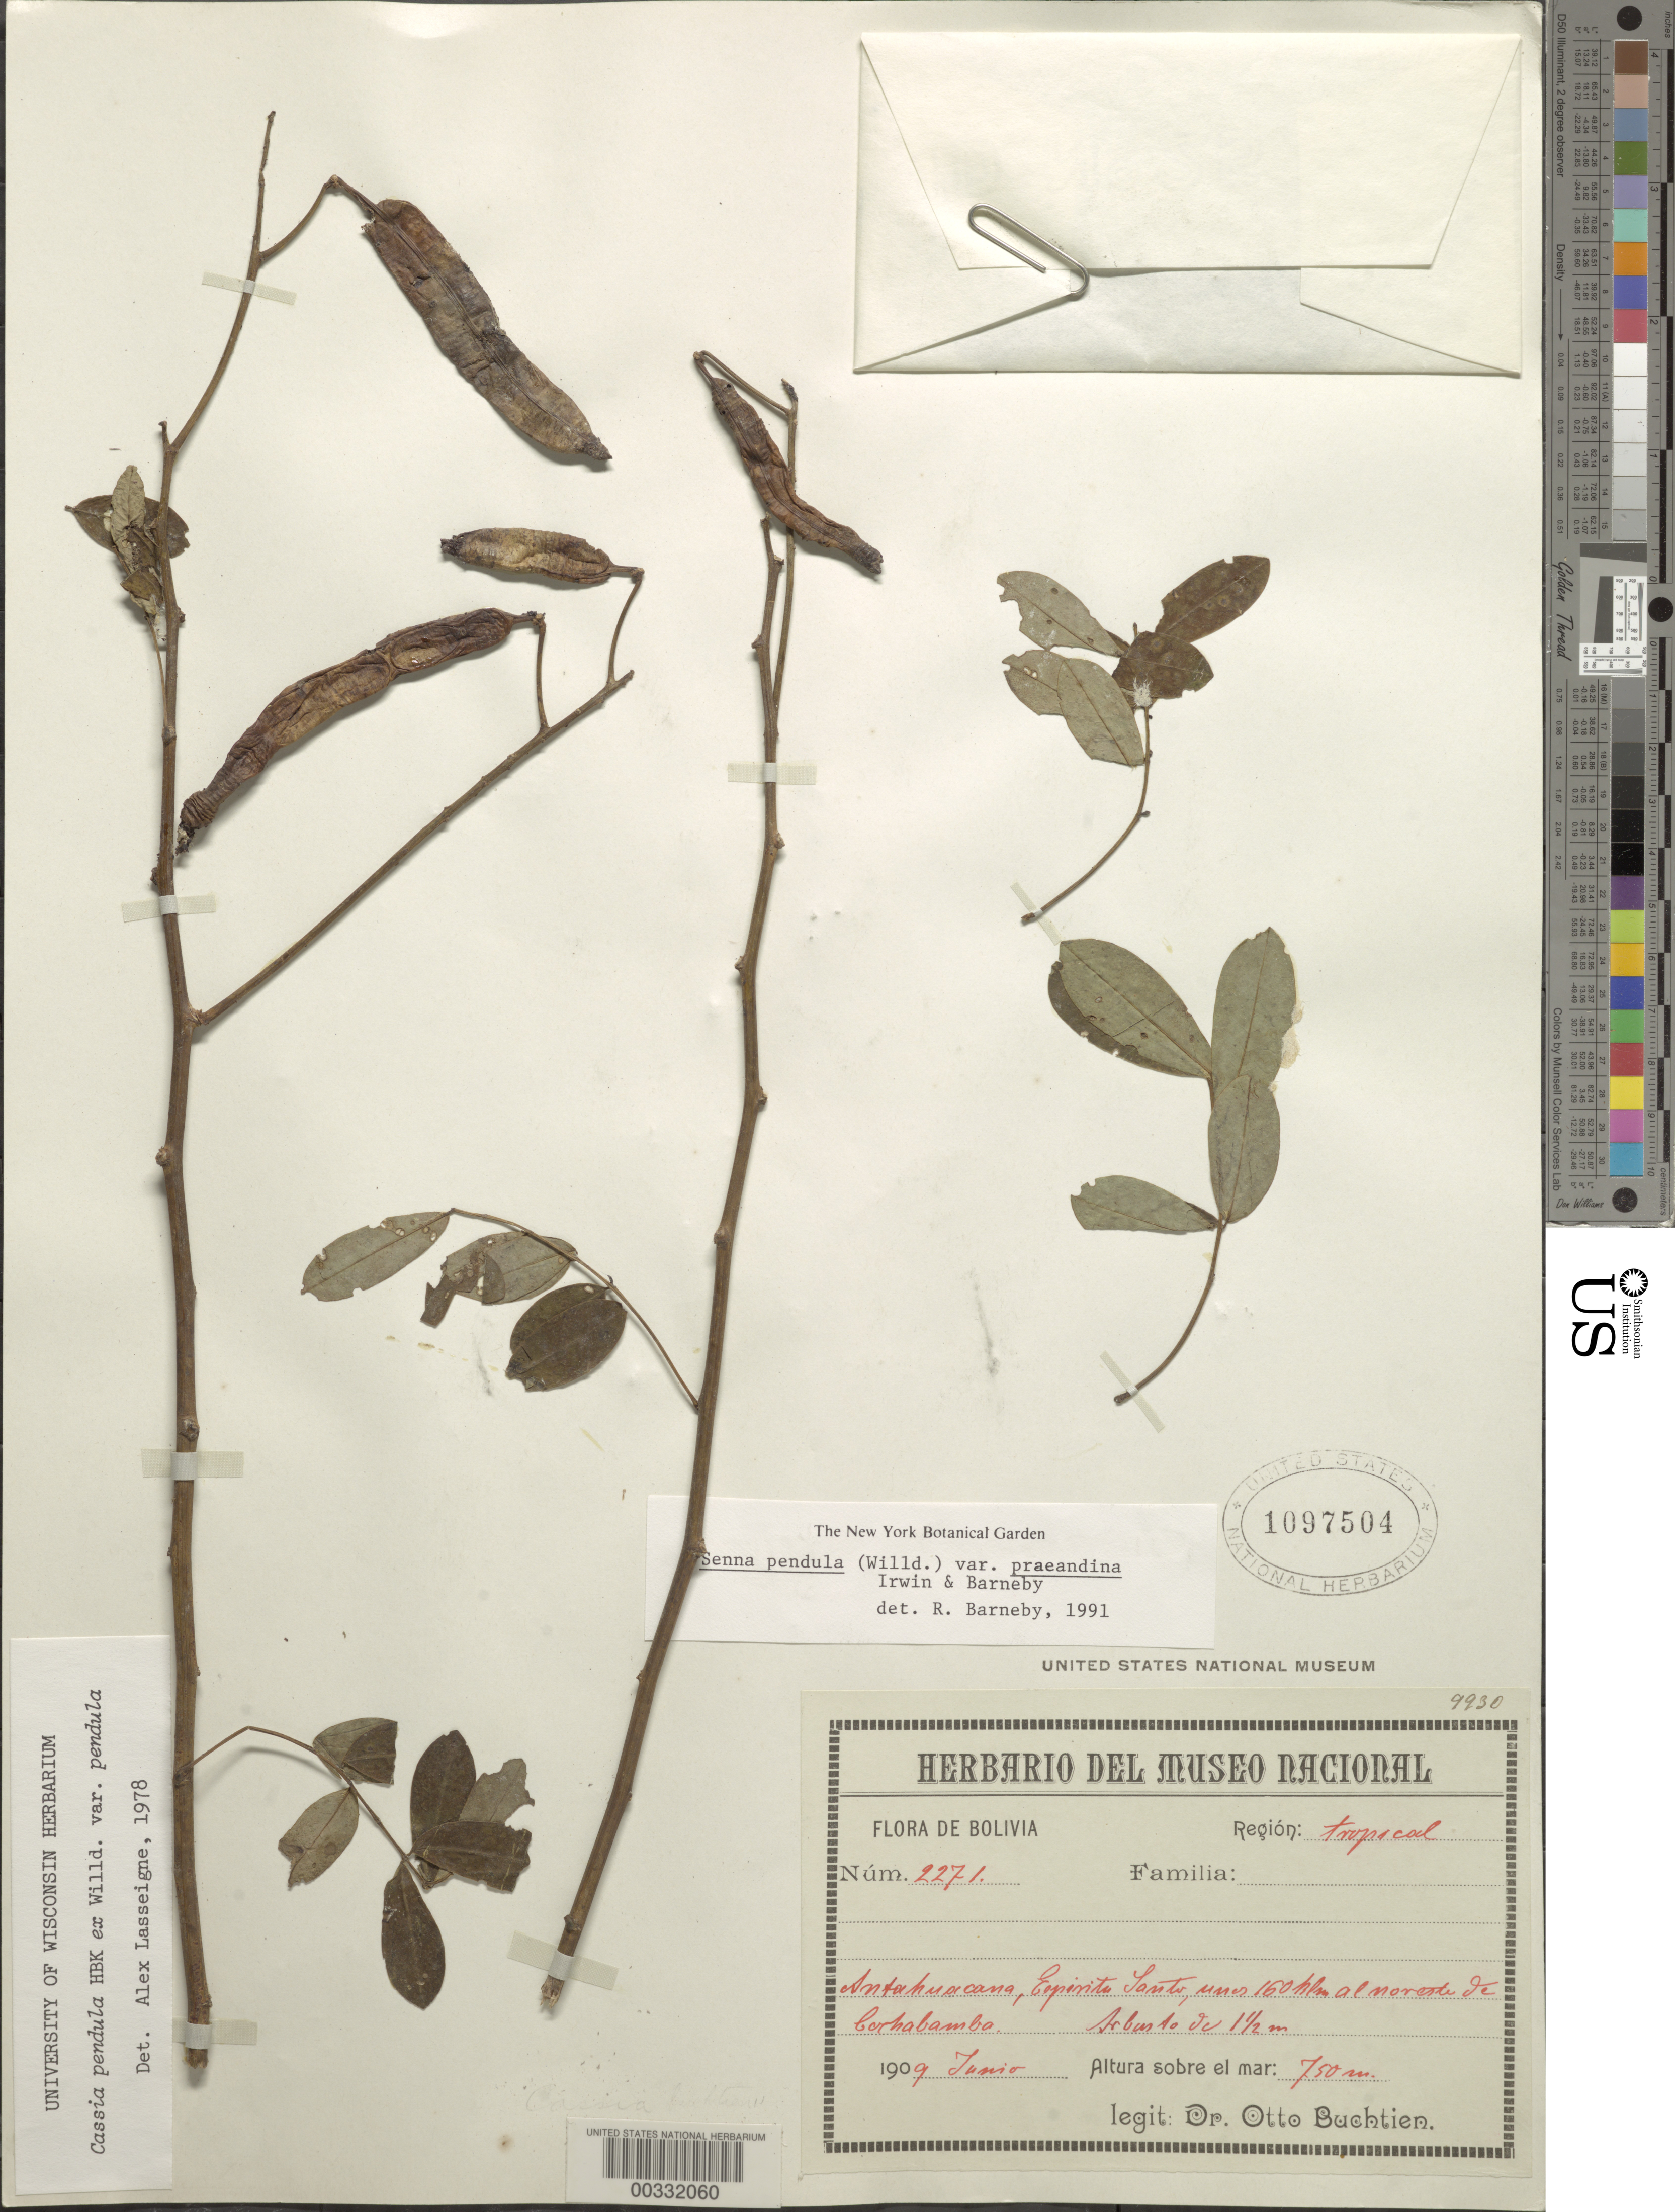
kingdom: Plantae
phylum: Tracheophyta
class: Magnoliopsida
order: Fabales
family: Fabaceae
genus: Senna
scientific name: Senna pendula var. praeandina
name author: H.S. Irwin & Barneby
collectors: O. Buchtien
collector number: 2271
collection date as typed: Jun 1909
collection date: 1909-06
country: Bolivia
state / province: Cochabamba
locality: Antahuacana, Espirito Santo, 160 km NE of Cochabamba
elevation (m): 750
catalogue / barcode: US 1097504